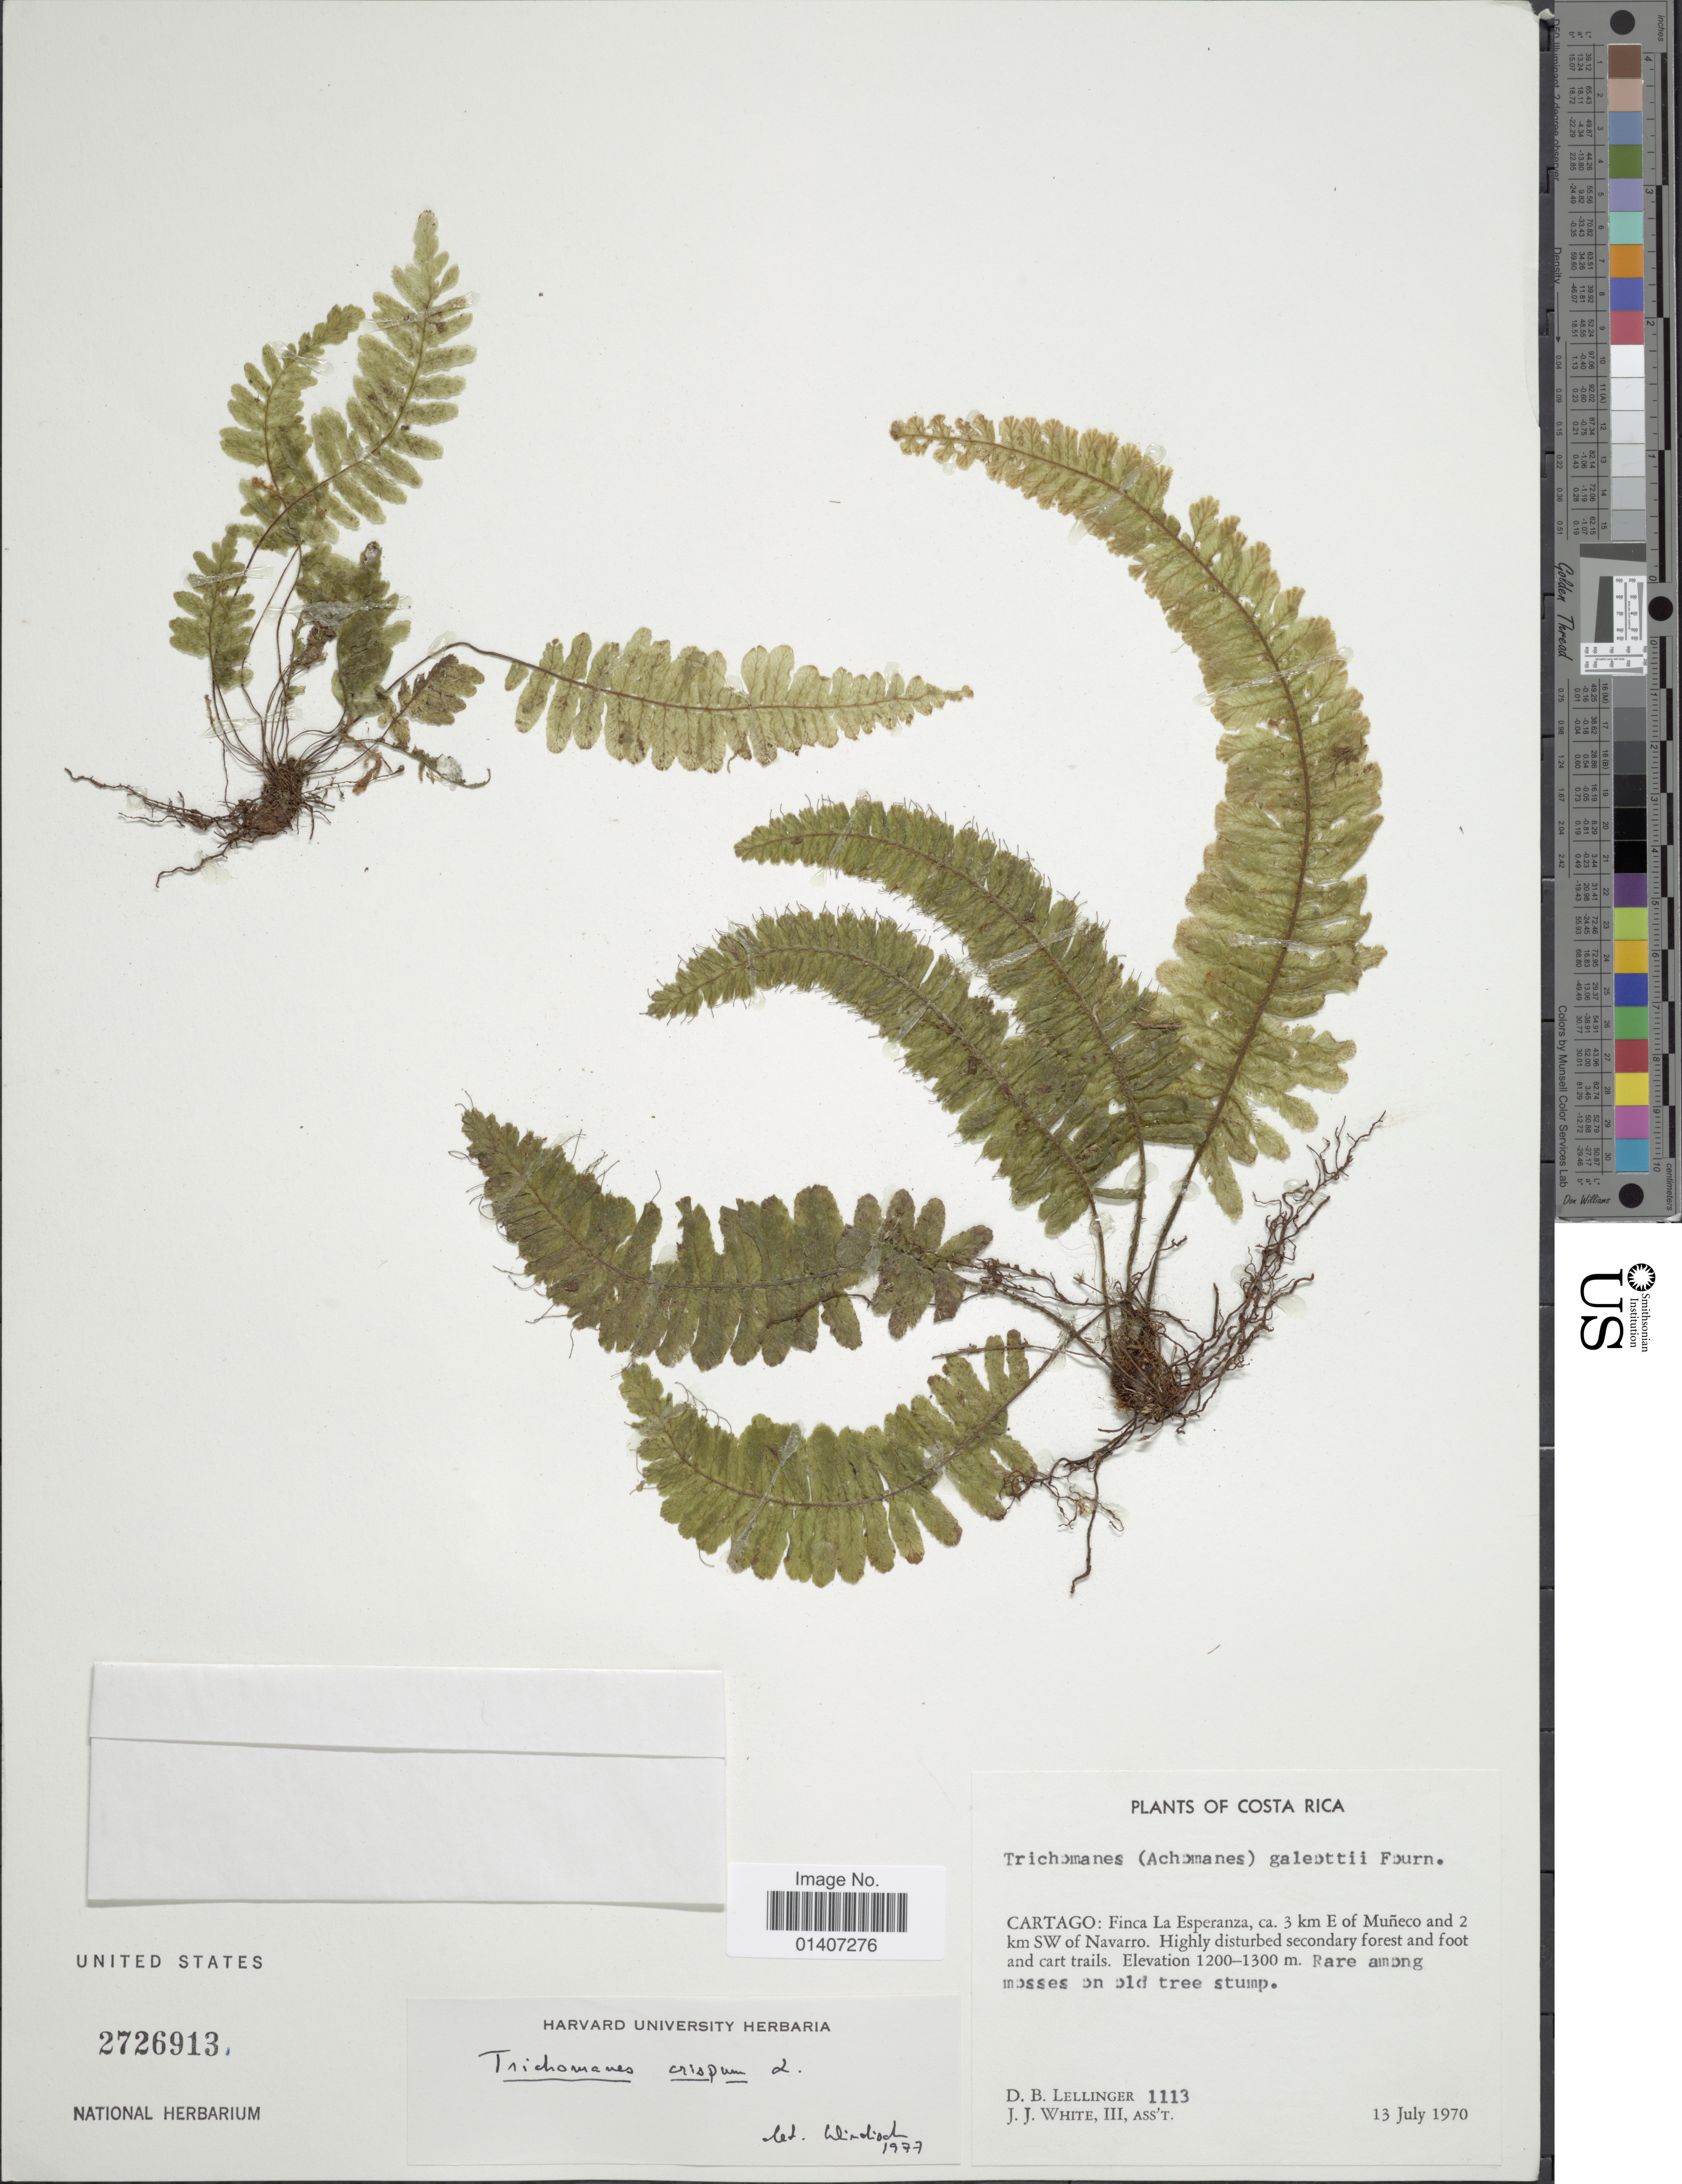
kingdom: Plantae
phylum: Tracheophyta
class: Polypodiopsida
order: Hymenophyllales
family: Hymenophyllaceae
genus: Trichomanes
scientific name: Trichomanes crispum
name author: L.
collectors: D. B. Lellinger & J. J. White III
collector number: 1113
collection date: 1970-07-13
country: Costa Rica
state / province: Cartago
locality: Finca La Esperanza, ca. 3km E of Muneco and 2km SW of Navarro, highly disturbed secondary forest and food and cart trails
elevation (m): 1200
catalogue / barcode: US 2726913